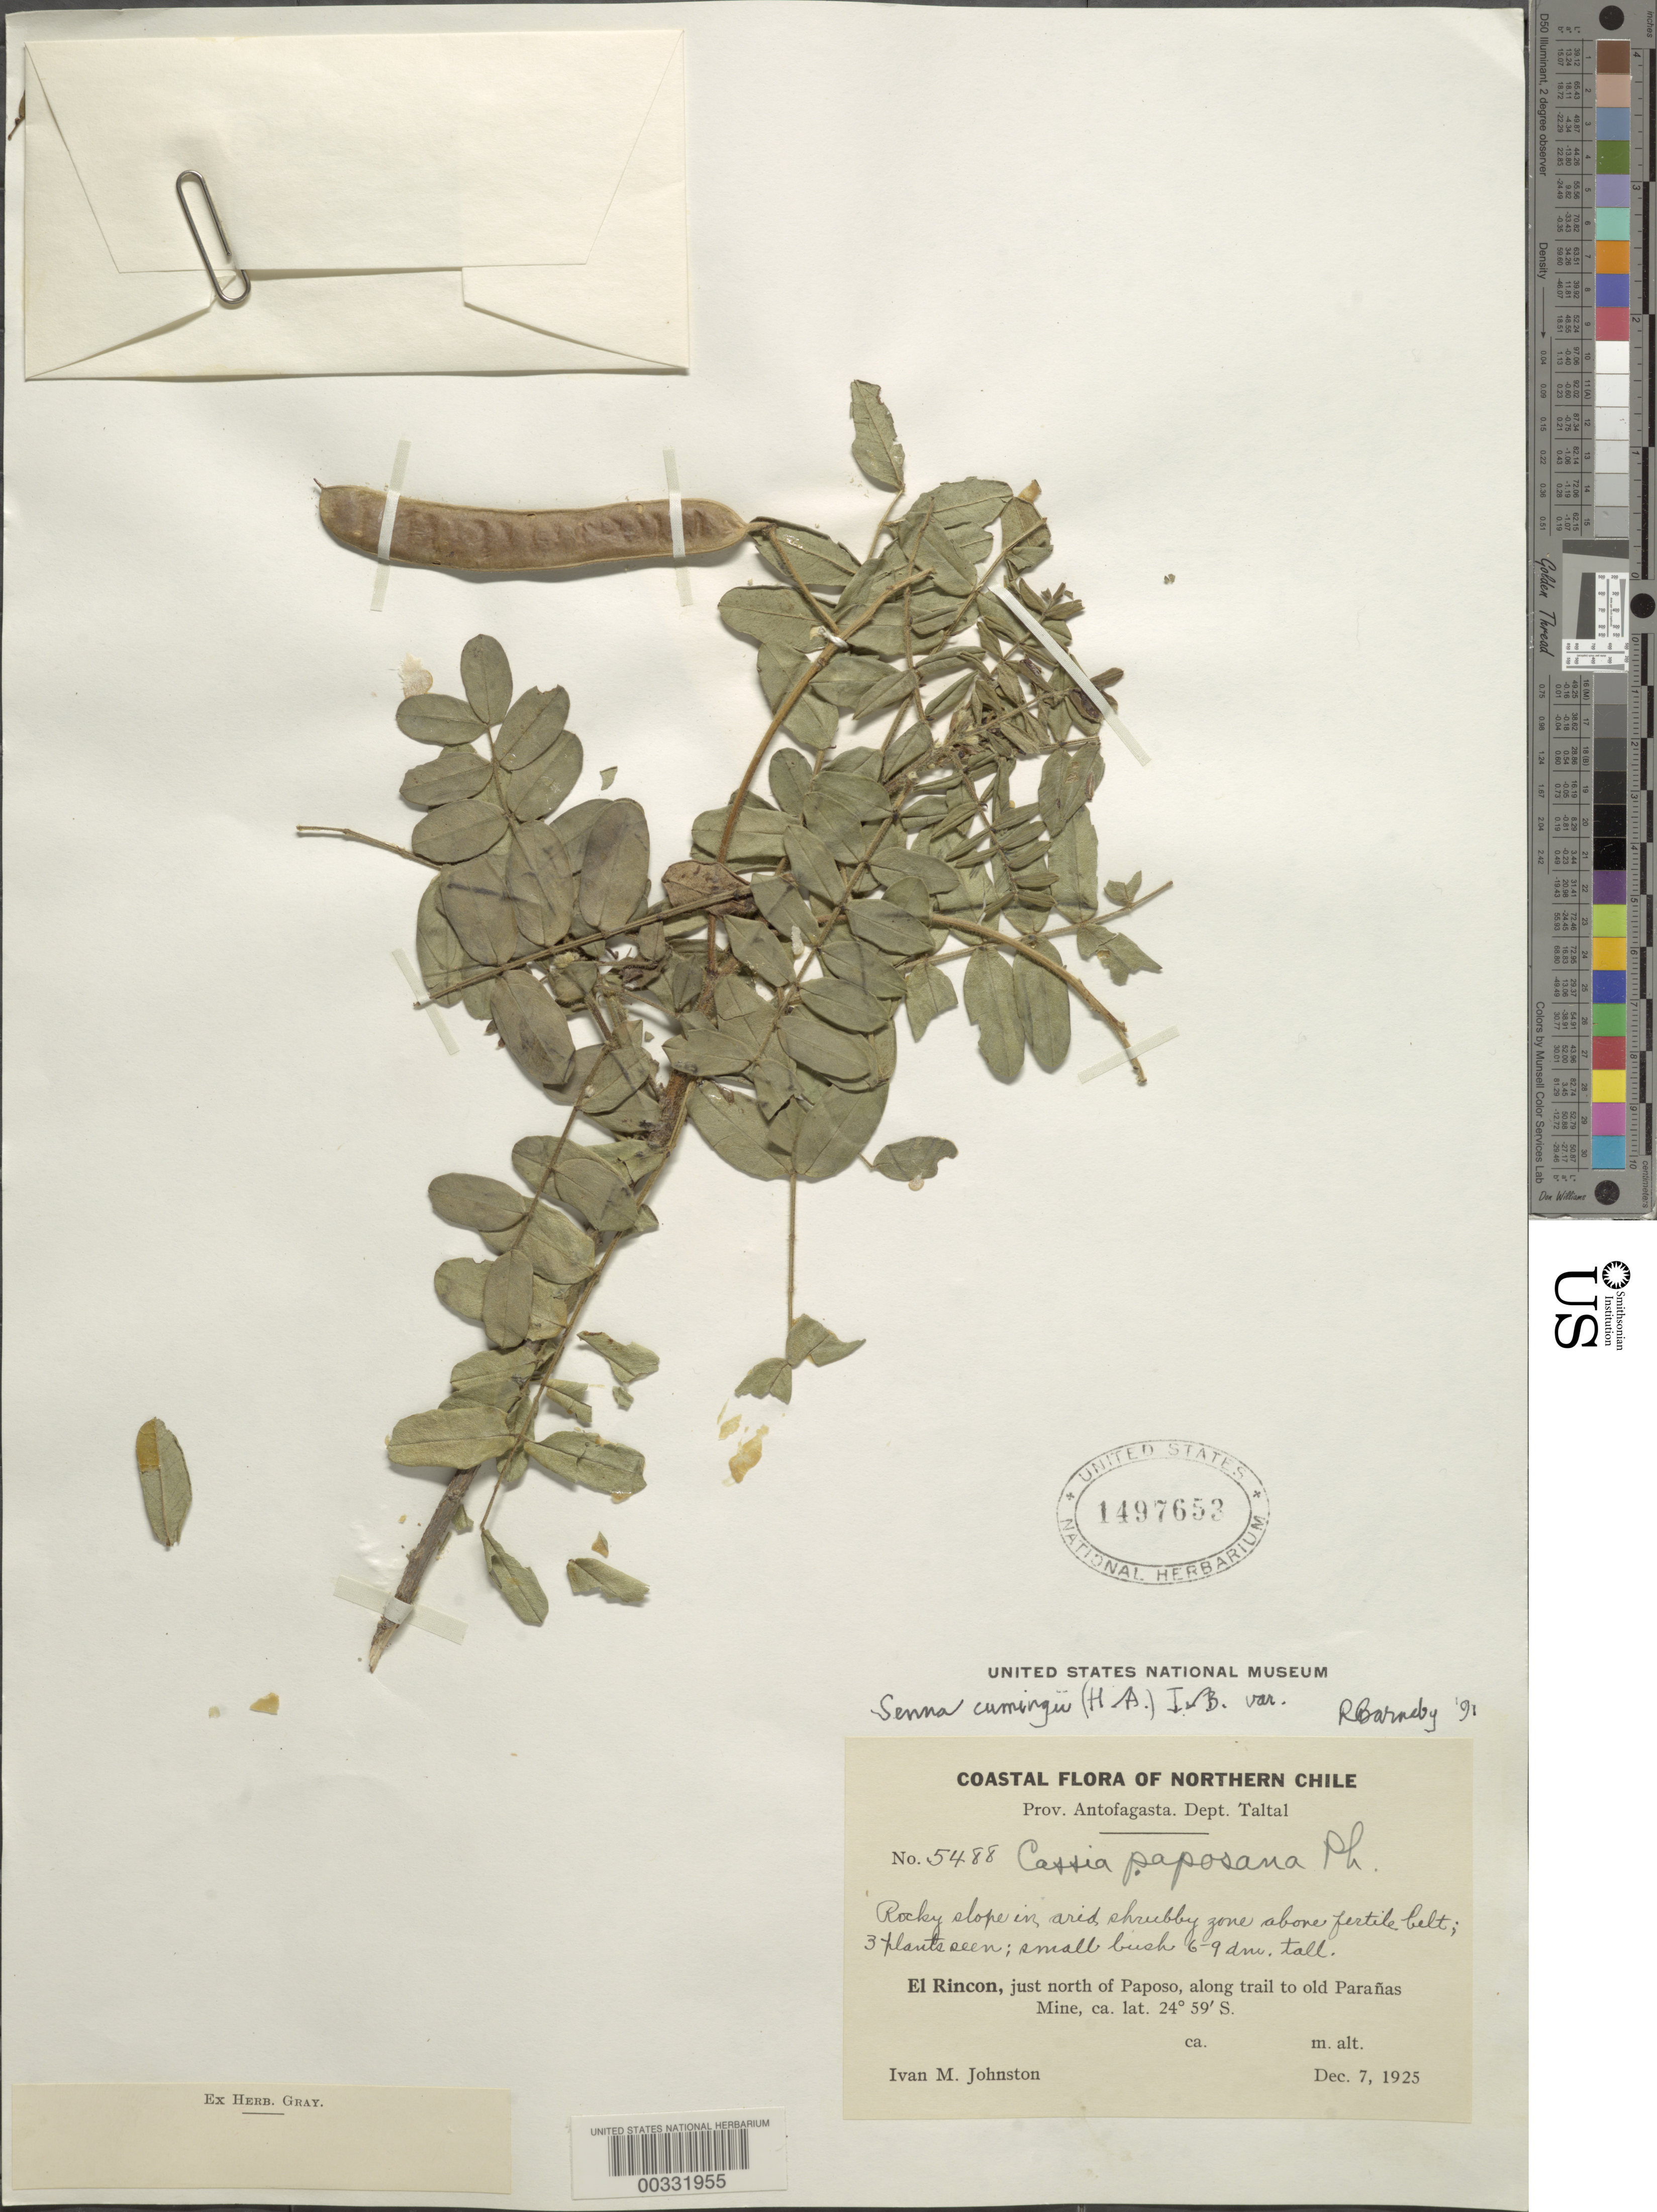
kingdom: Plantae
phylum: Tracheophyta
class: Magnoliopsida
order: Fabales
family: Fabaceae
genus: Senna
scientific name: Senna cumingii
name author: (Hook. & Arn.) H.S. Irwin & Barneby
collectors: I.M. Johnston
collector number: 5488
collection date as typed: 07 Dec 1925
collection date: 1925-12-07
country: Chile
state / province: Antofagasta (II)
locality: Taltal dept., el rincon, just n of paposo, along trail to old paranas mine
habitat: Rocky slope in arid shrubby zone above fertile belt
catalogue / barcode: US 1497653